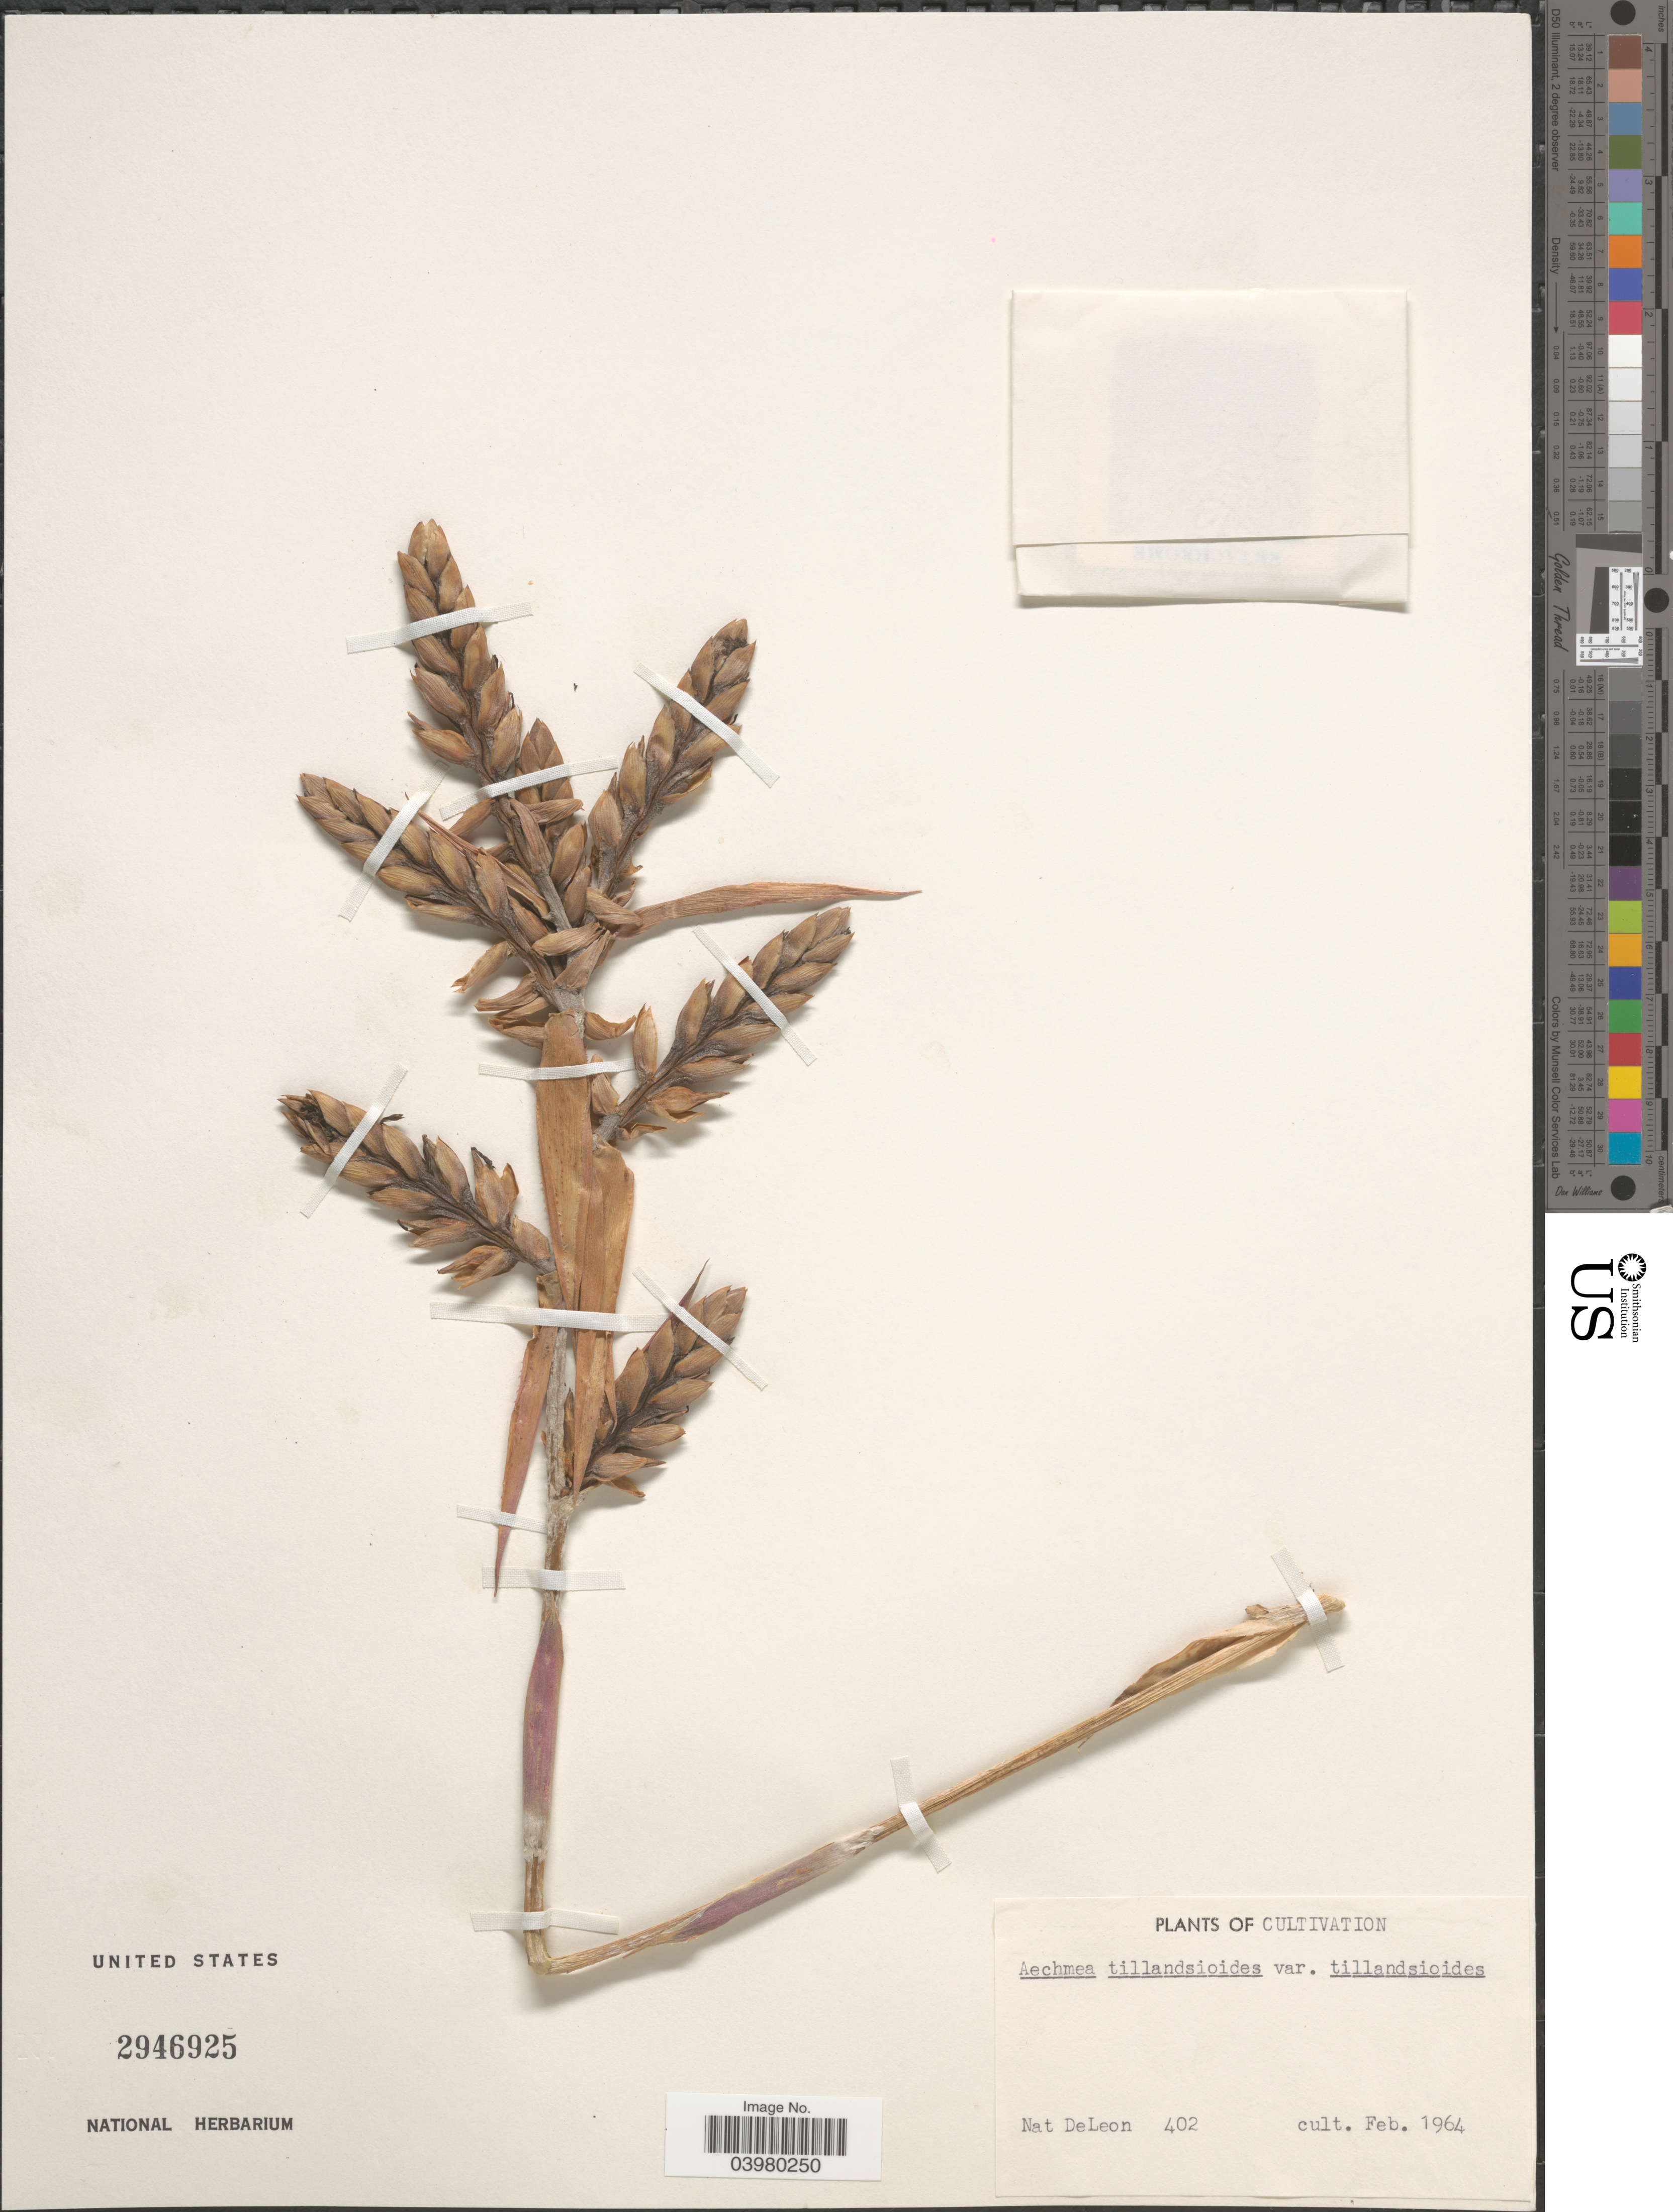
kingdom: Plantae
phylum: Tracheophyta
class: Liliopsida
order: Poales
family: Bromeliaceae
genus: Aechmea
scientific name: Aechmea tillandsioides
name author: (Mart. ex Schult. & Schult. f.) Baker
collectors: N. J. DeLeon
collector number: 402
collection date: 1964-02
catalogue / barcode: US 2946925